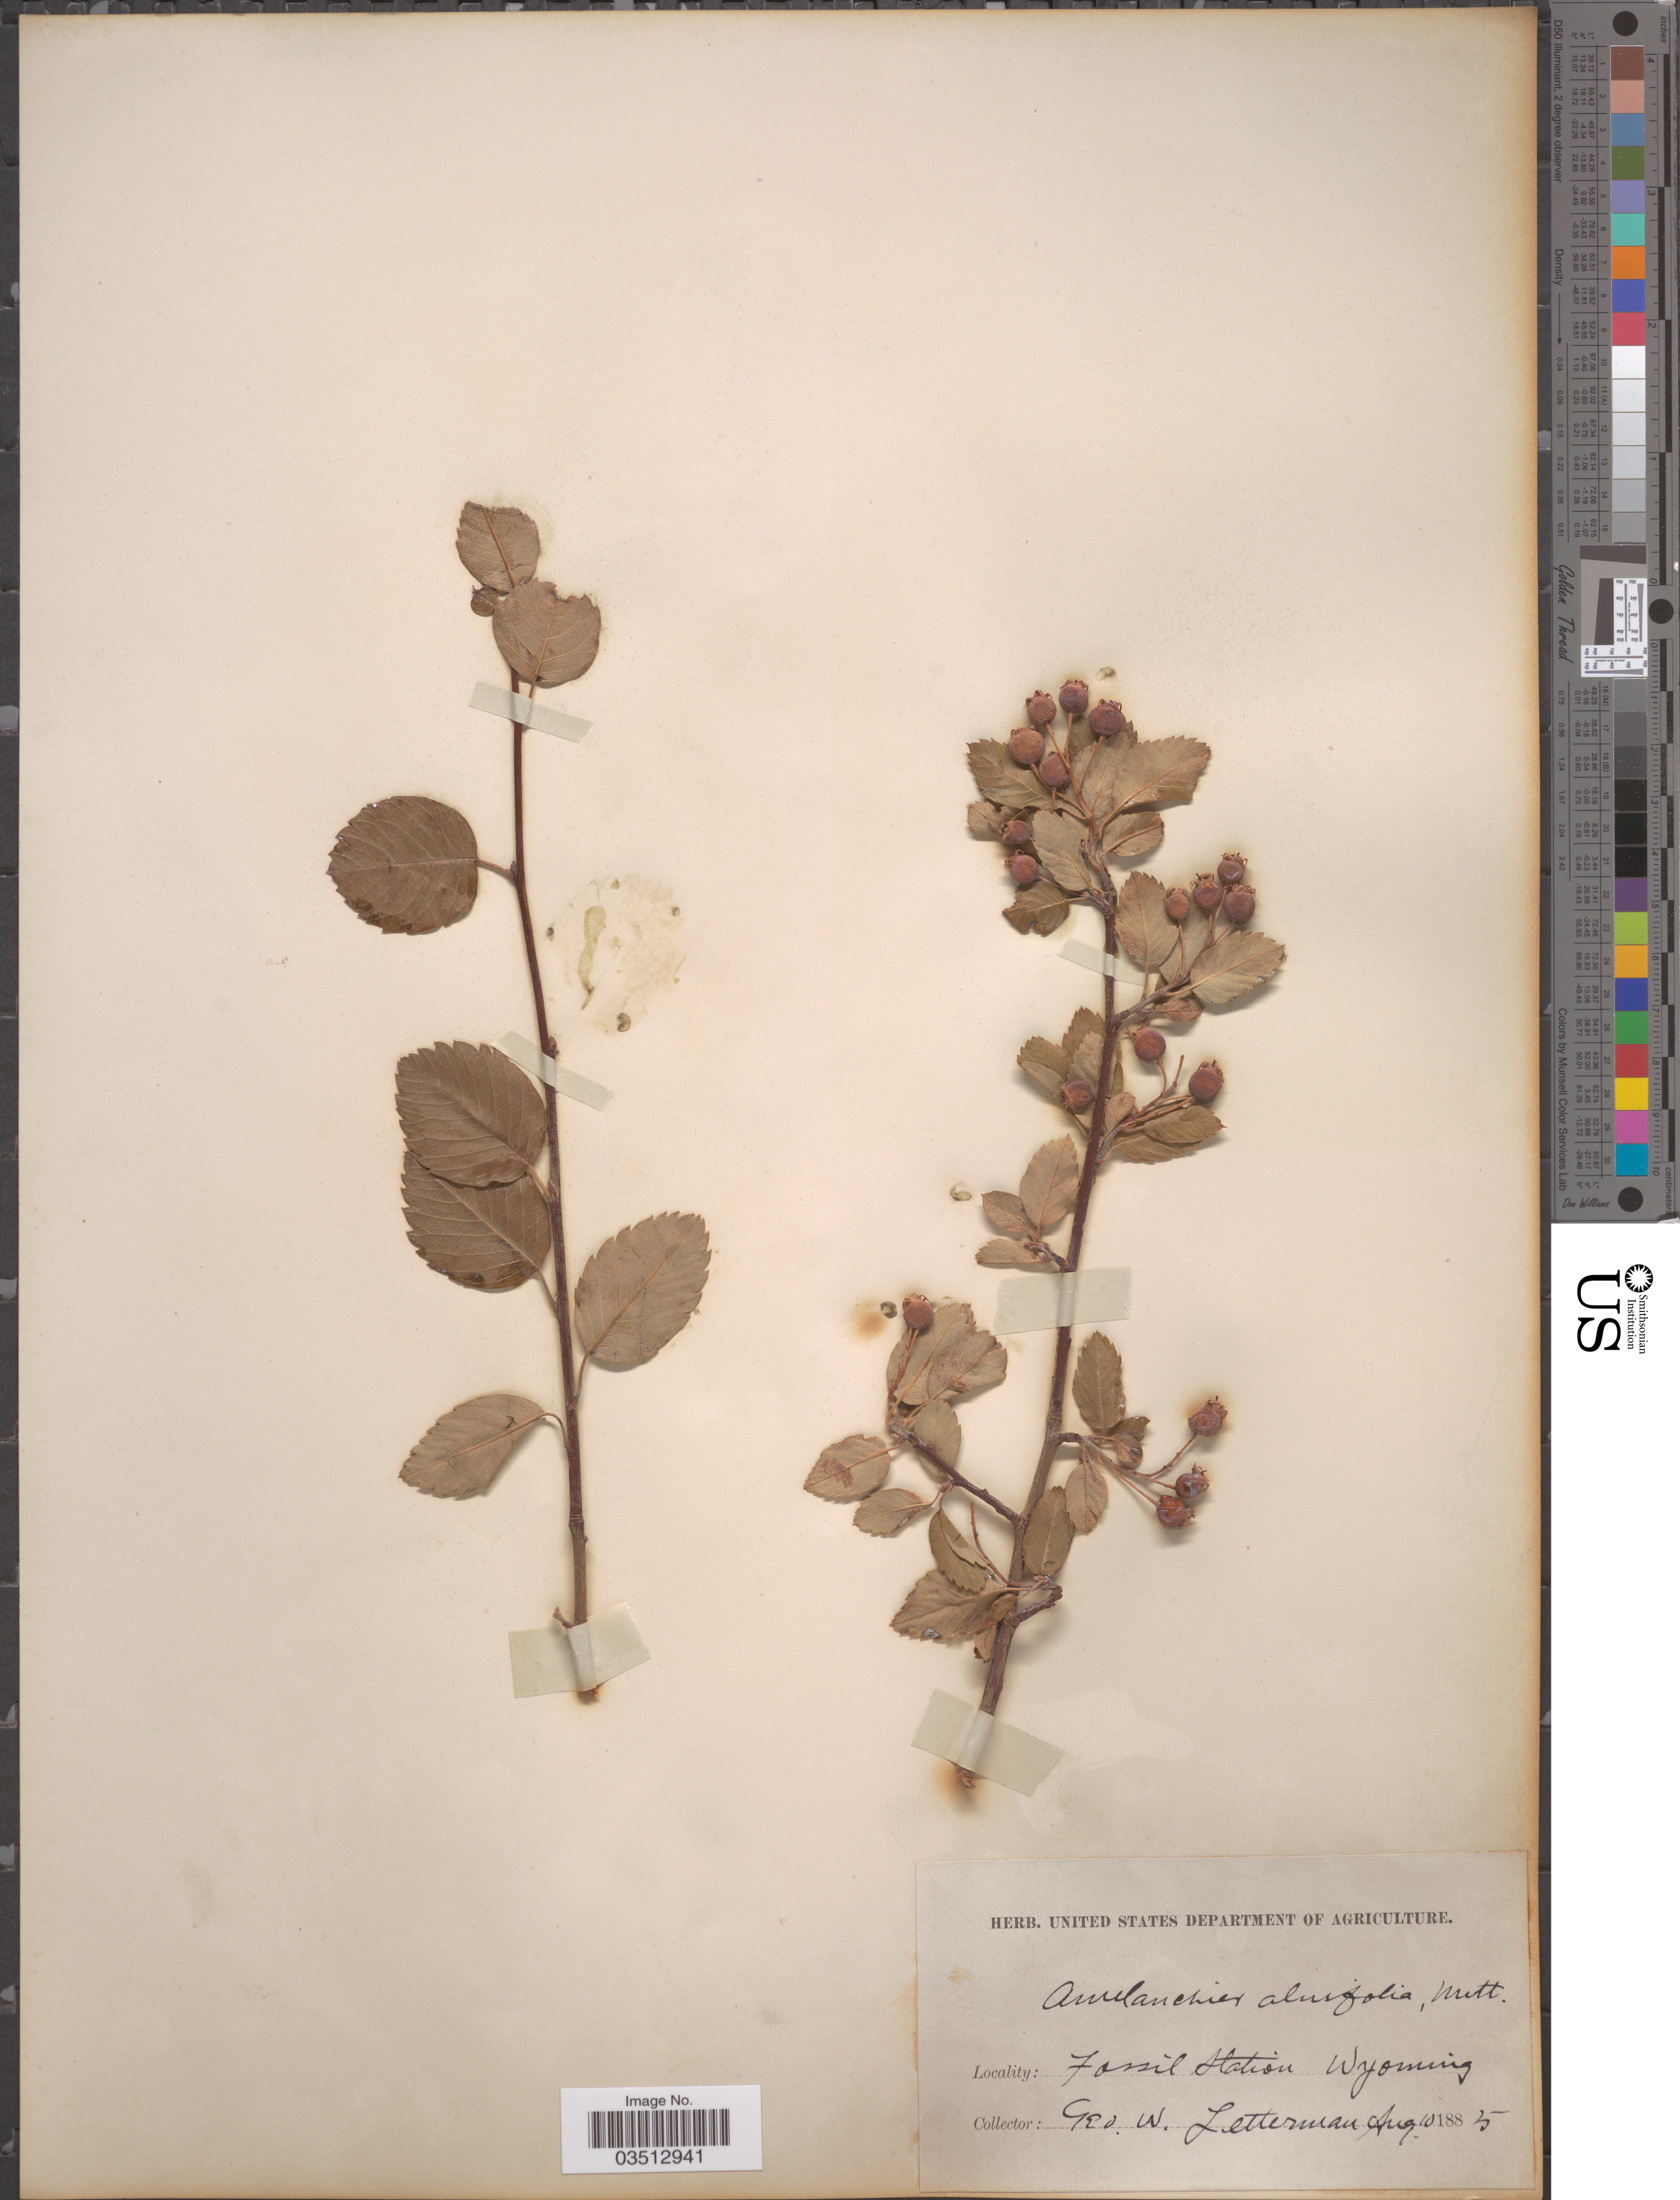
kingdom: Plantae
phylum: Tracheophyta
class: Magnoliopsida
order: Rosales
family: Rosaceae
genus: Amelanchier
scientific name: Amelanchier sp.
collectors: G. W. Letterman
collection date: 1885-08-10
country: United States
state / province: Wyoming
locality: Fossil Station.